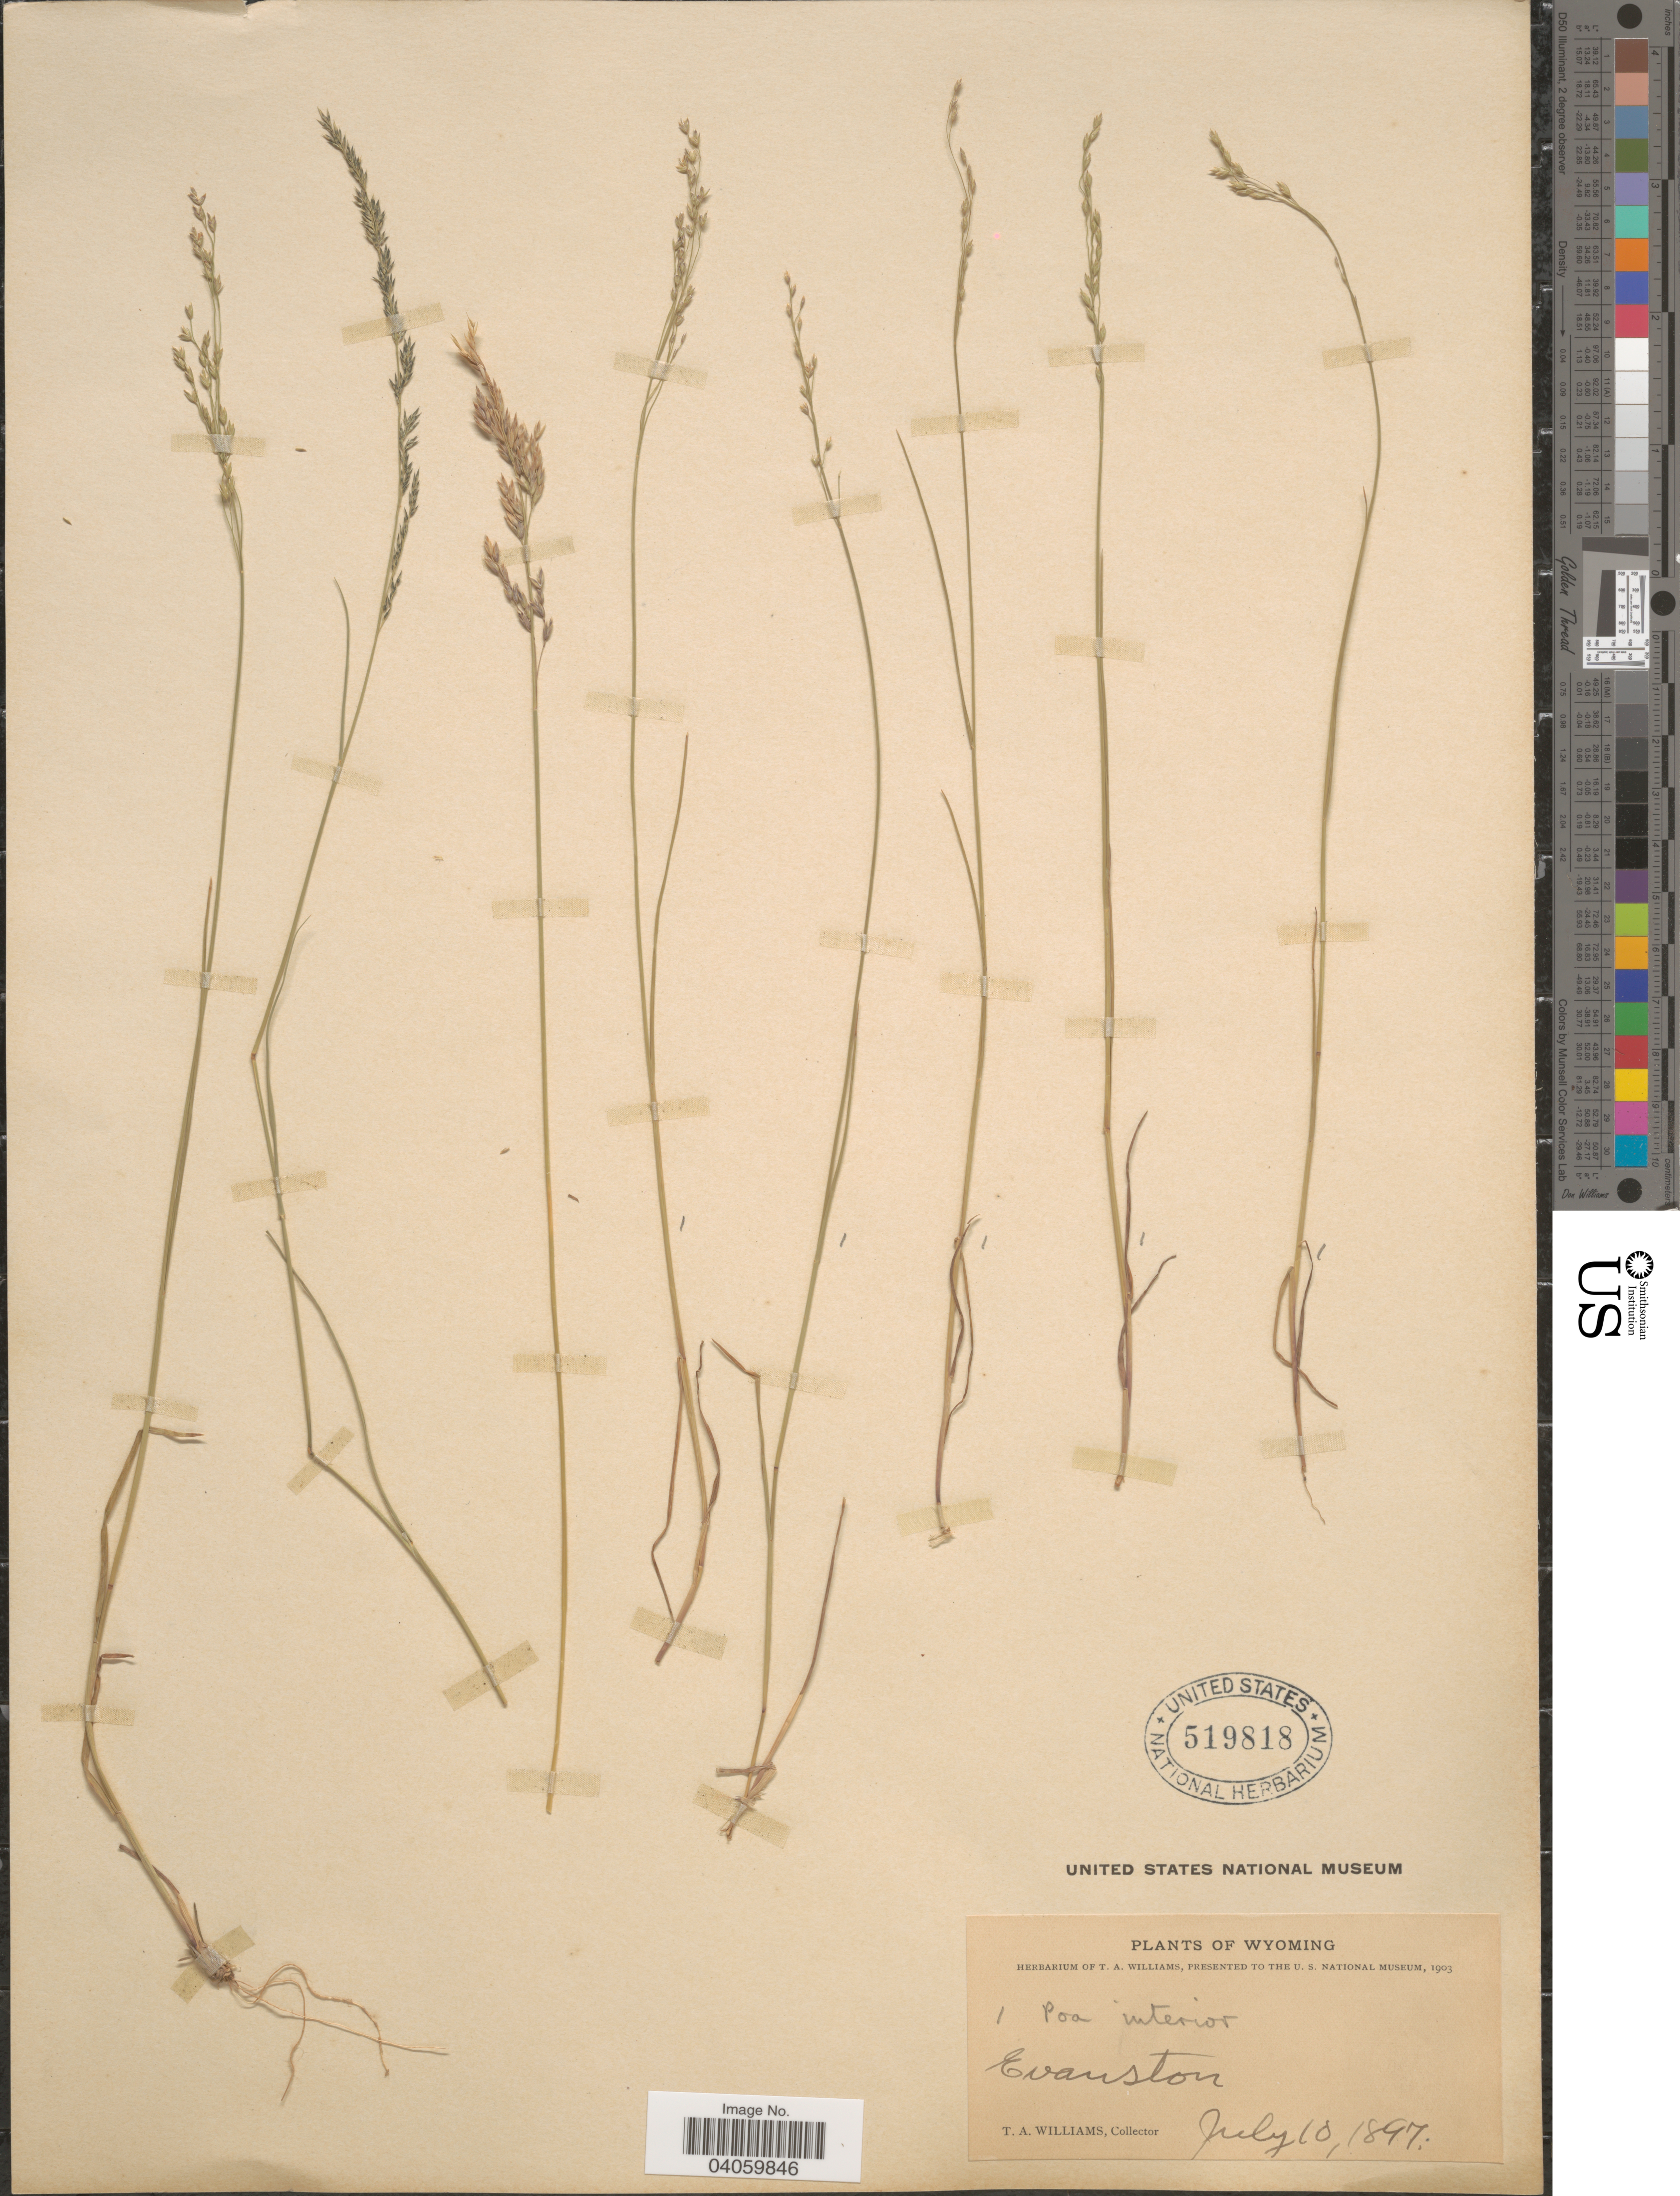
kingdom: Plantae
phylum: Tracheophyta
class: Liliopsida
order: Poales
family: Poaceae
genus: Poa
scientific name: Poa interior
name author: Rydb.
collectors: T. Williams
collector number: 1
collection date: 1897-07-10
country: United States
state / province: Wyoming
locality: Evanston.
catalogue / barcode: US 519818